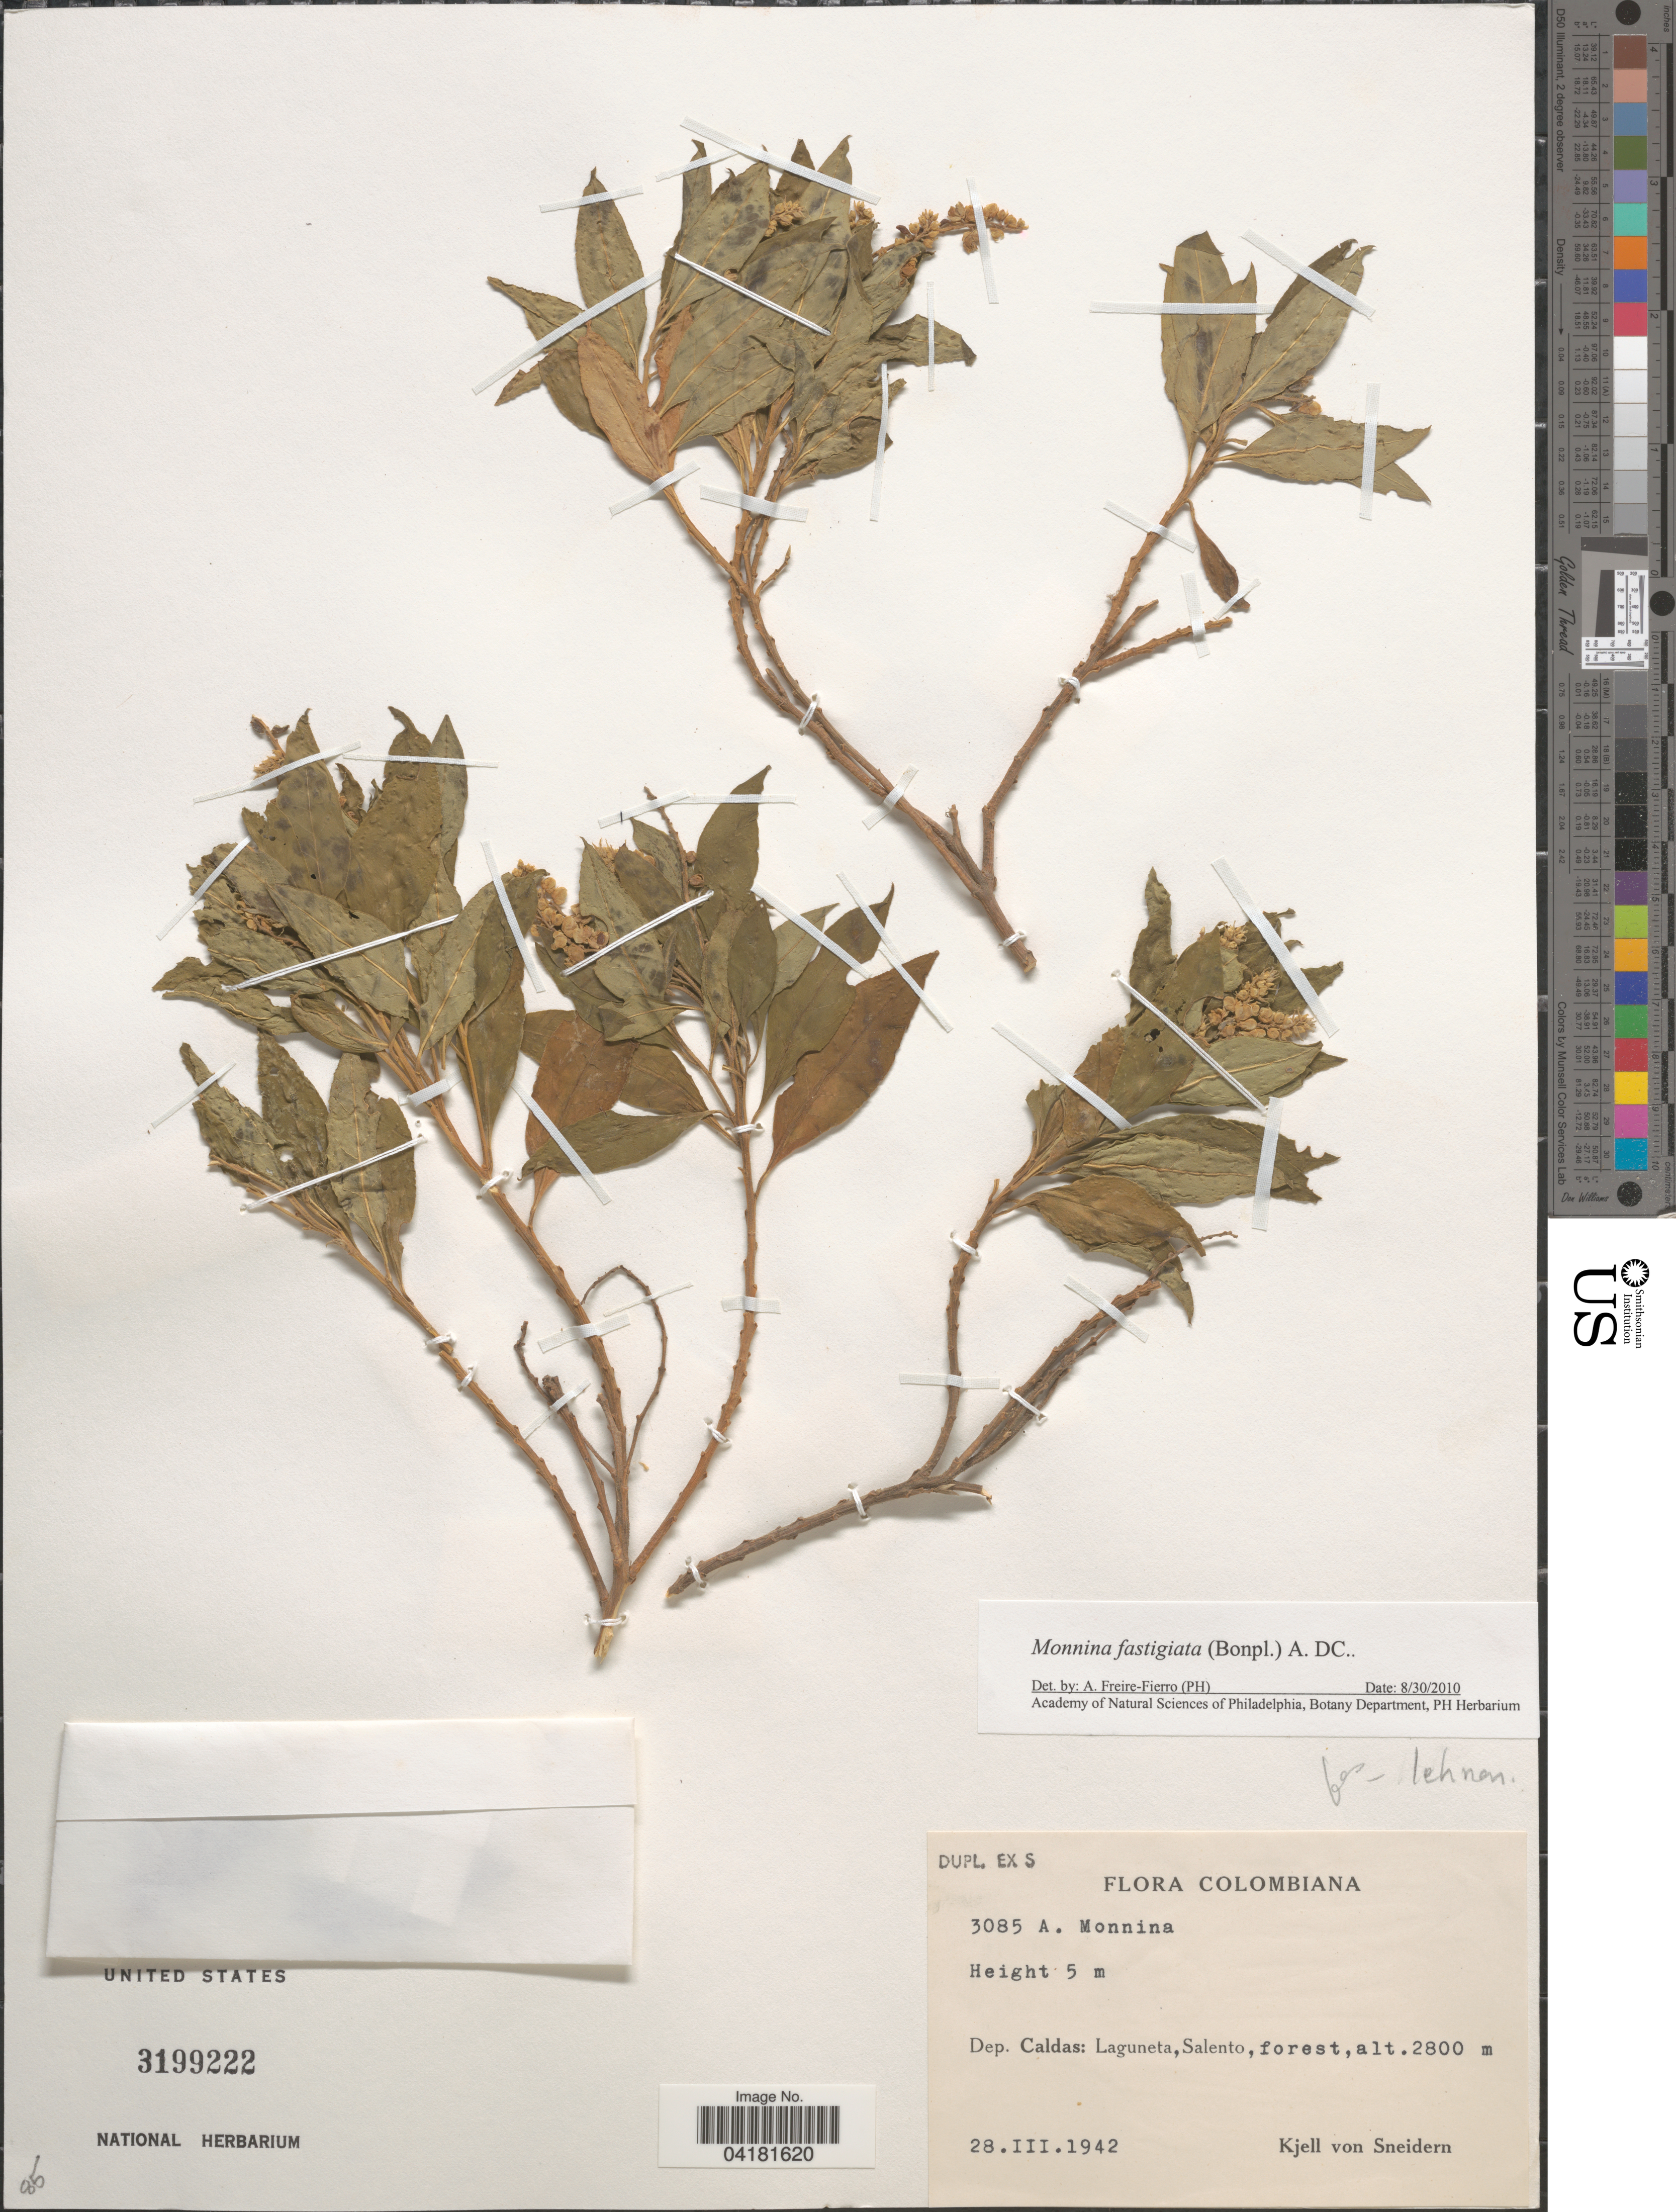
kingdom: Plantae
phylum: Tracheophyta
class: Magnoliopsida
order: Fabales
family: Polygalaceae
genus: Monnina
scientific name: Monnina fastigiata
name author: (Bonpl.) DC.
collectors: K. von Sneidern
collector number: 3085A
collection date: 1942-03-28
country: Colombia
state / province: Caldas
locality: Dept. Caldas: Laguneta, Salento.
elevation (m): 2800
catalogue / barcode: US 3199222